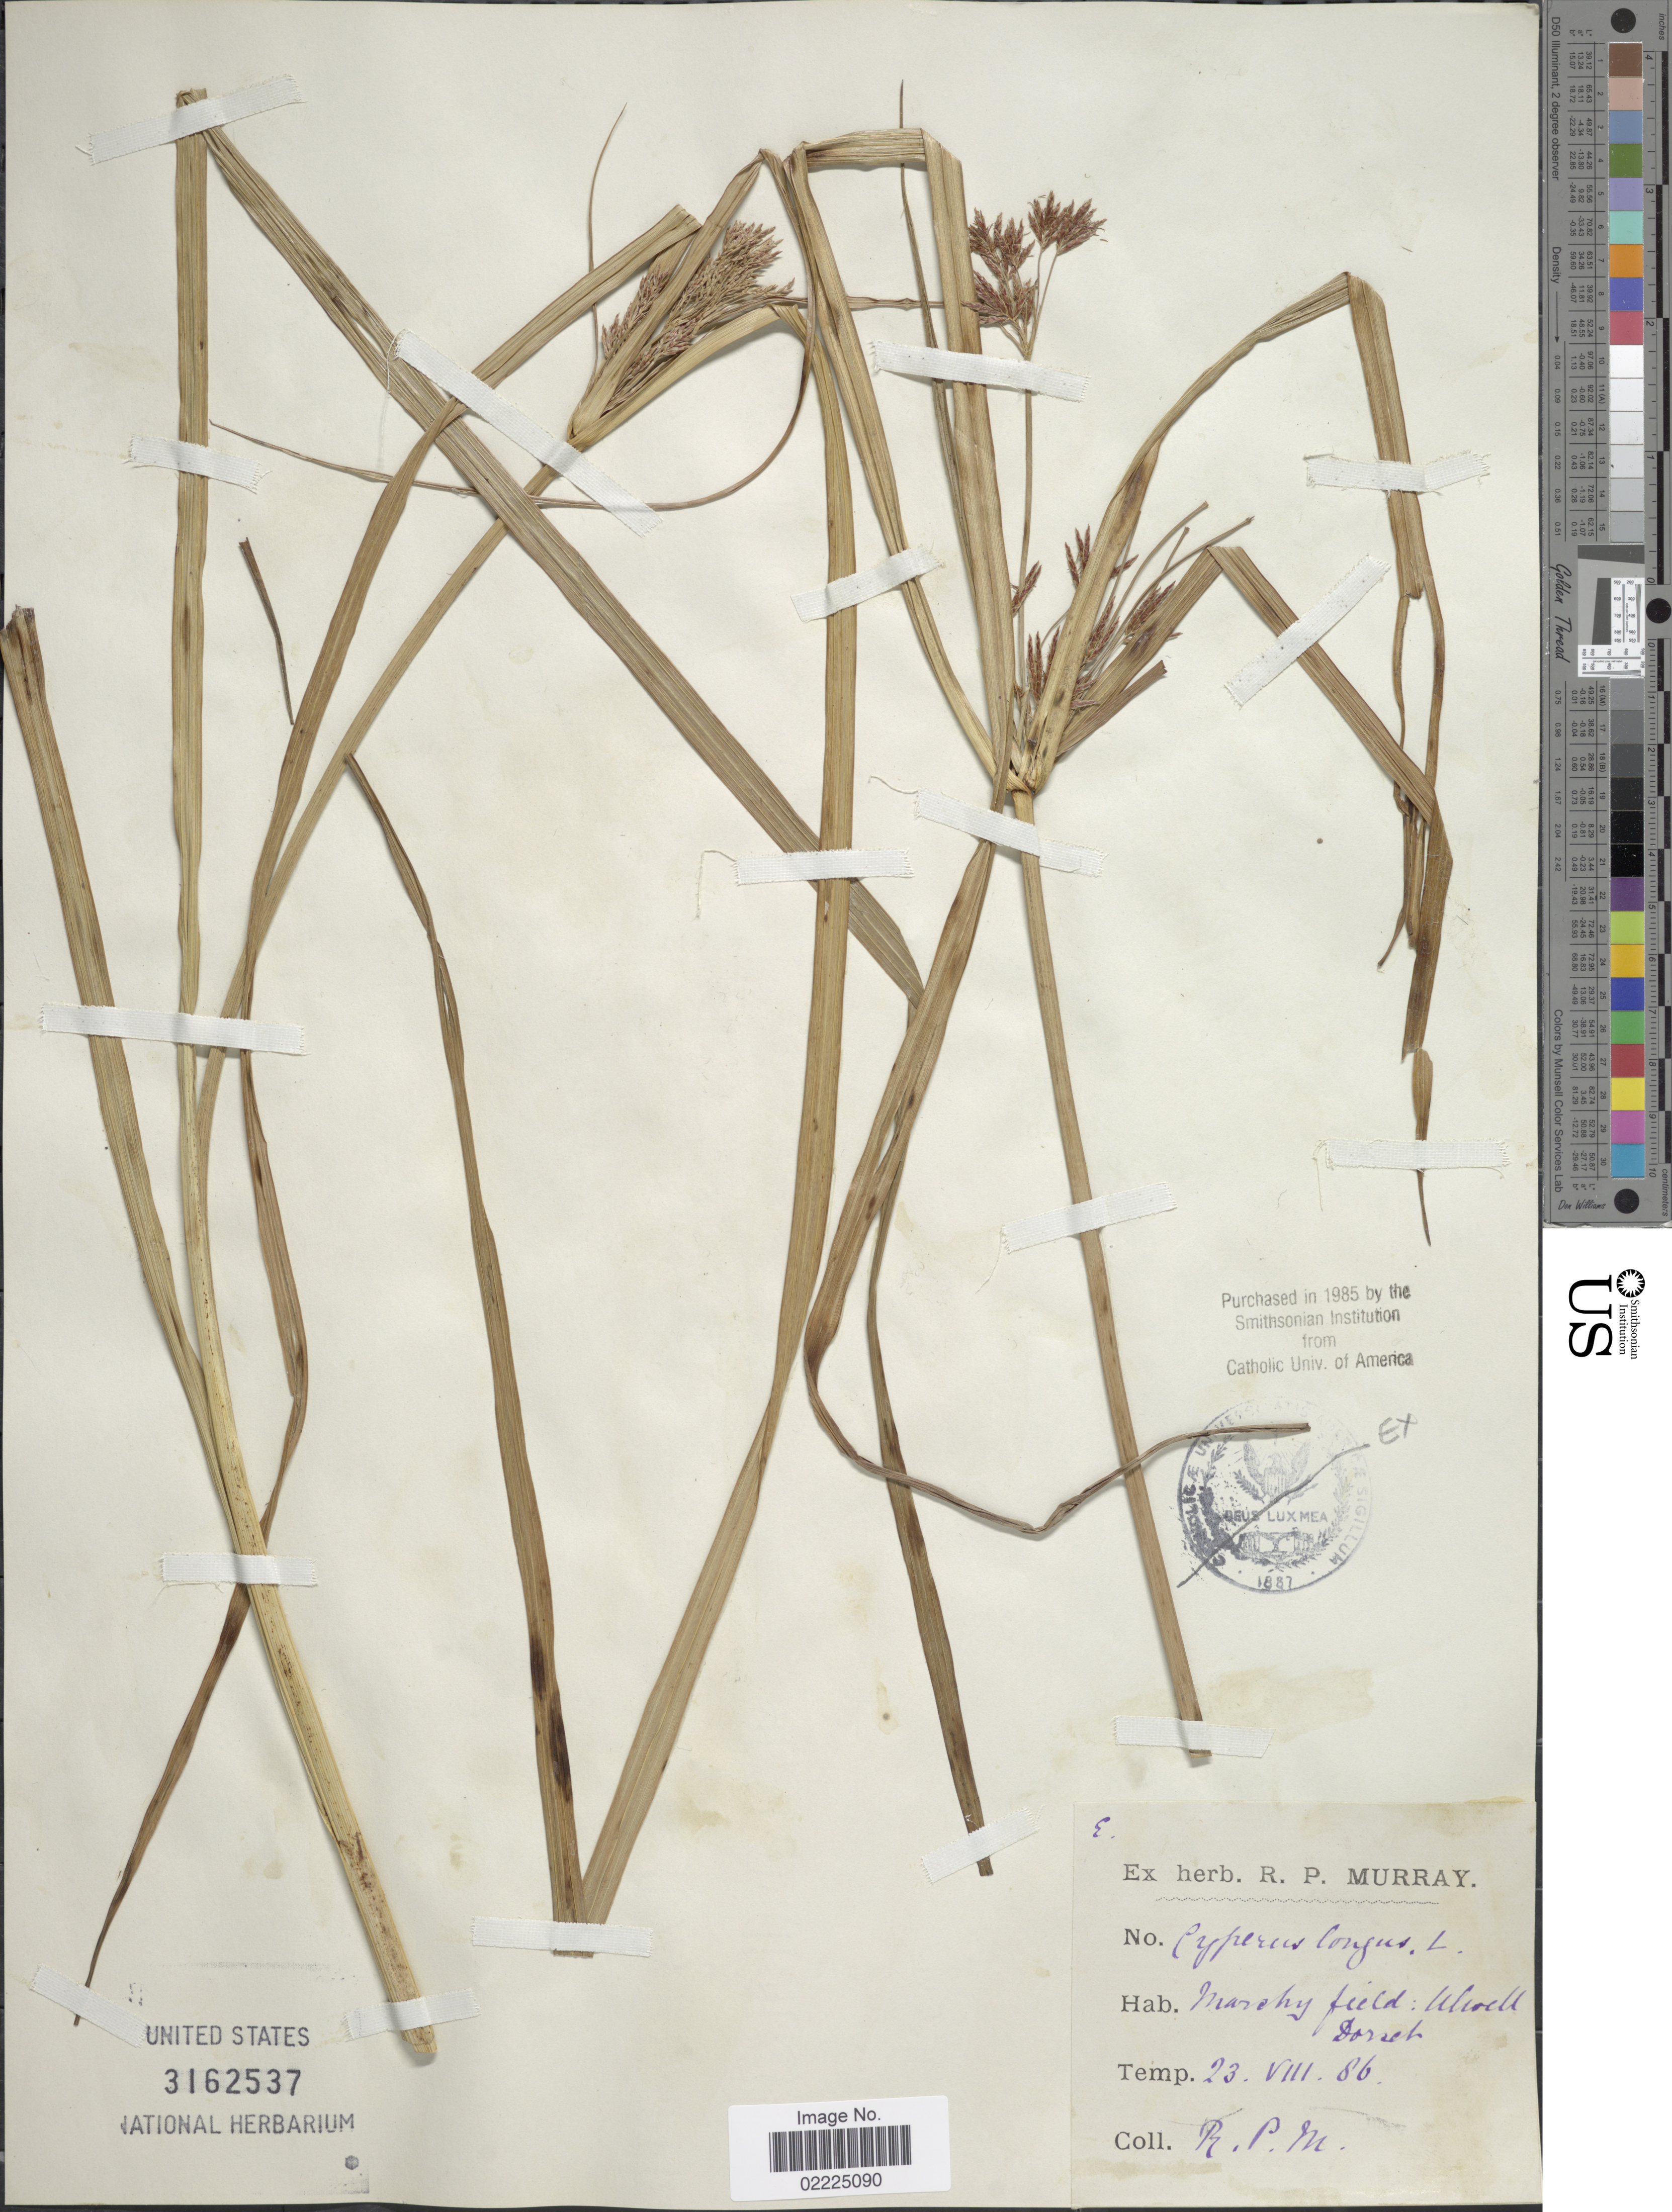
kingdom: Plantae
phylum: Tracheophyta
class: Liliopsida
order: Poales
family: Cyperaceae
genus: Cyperus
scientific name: Cyperus longus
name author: L.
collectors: R. P. Murray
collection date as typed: Transcribed d/m/y: 23/8/86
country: United Kingdom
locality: Marshy field: Ulwell Dorset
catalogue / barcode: US 3162537